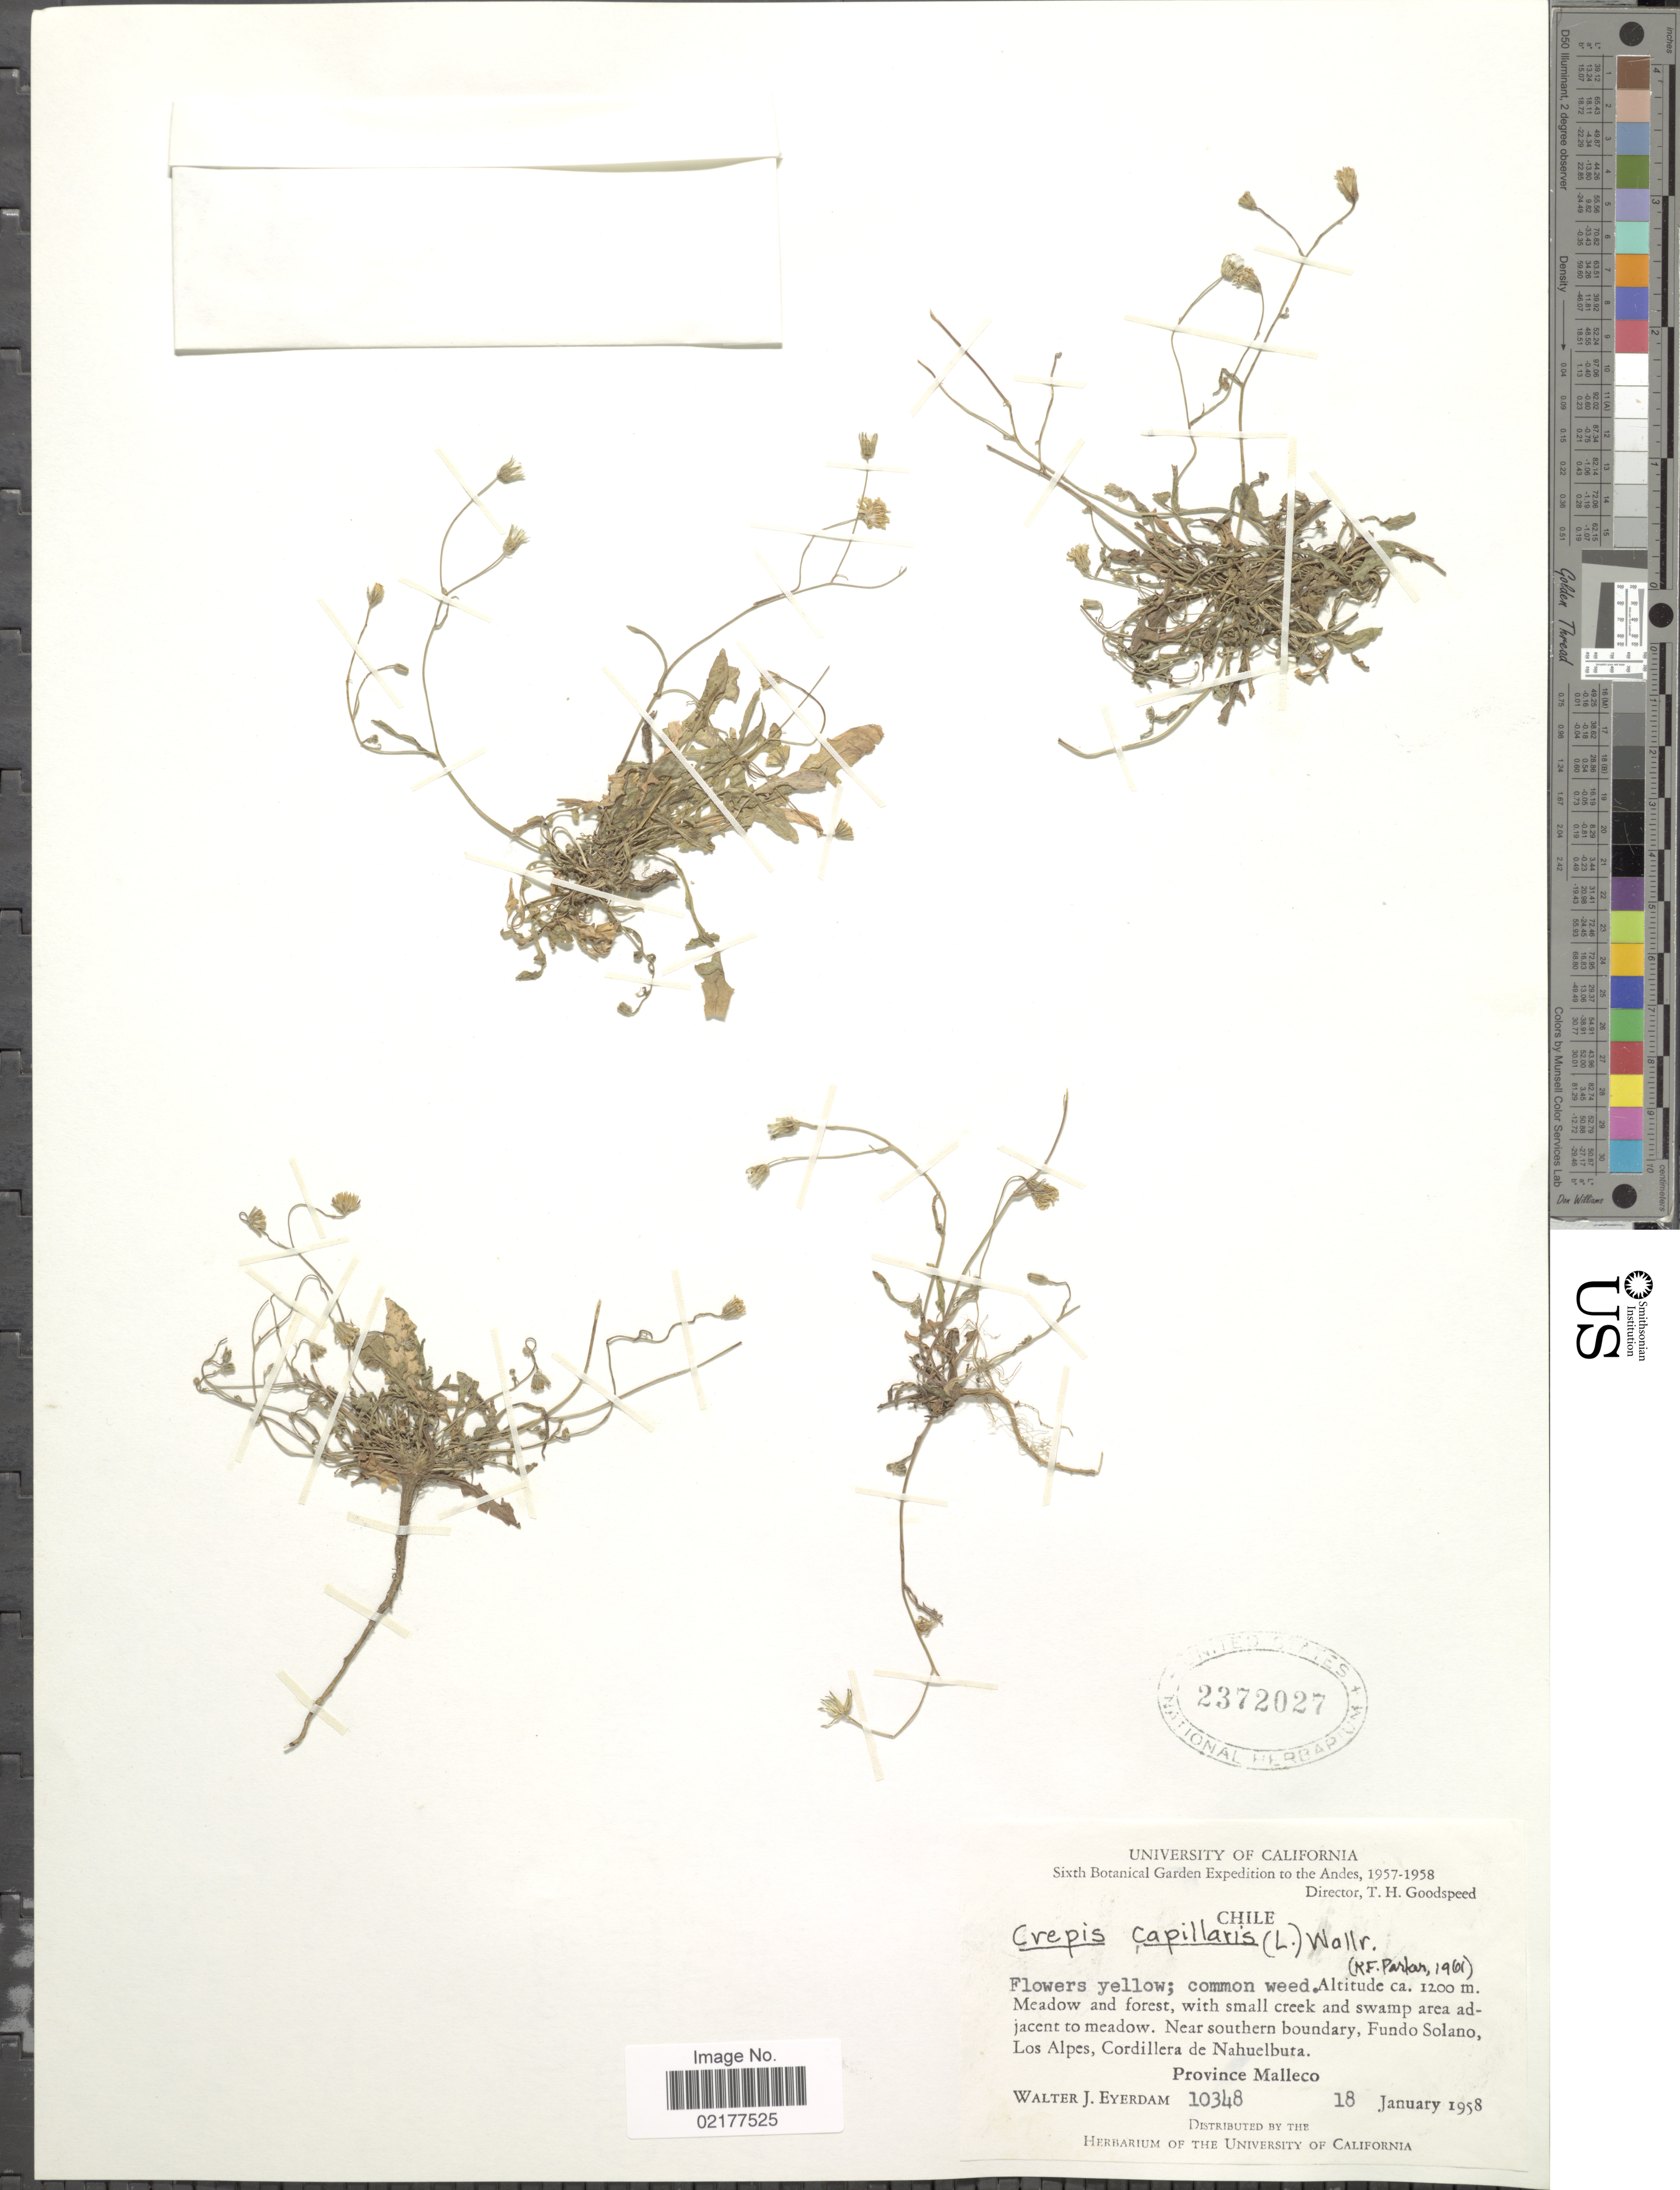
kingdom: Plantae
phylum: Tracheophyta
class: Magnoliopsida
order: Asterales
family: Asteraceae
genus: Crepis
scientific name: Crepis capillaris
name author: (L.) Wallr.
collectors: W. J. Eyerdam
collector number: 10348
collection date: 1958-01-18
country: Chile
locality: Andes. Near southern boundary, Fundo Solano, Los Alpes, Cordillera de Nahuelbuta. Province of Malleco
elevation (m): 1200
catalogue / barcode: US 2372027